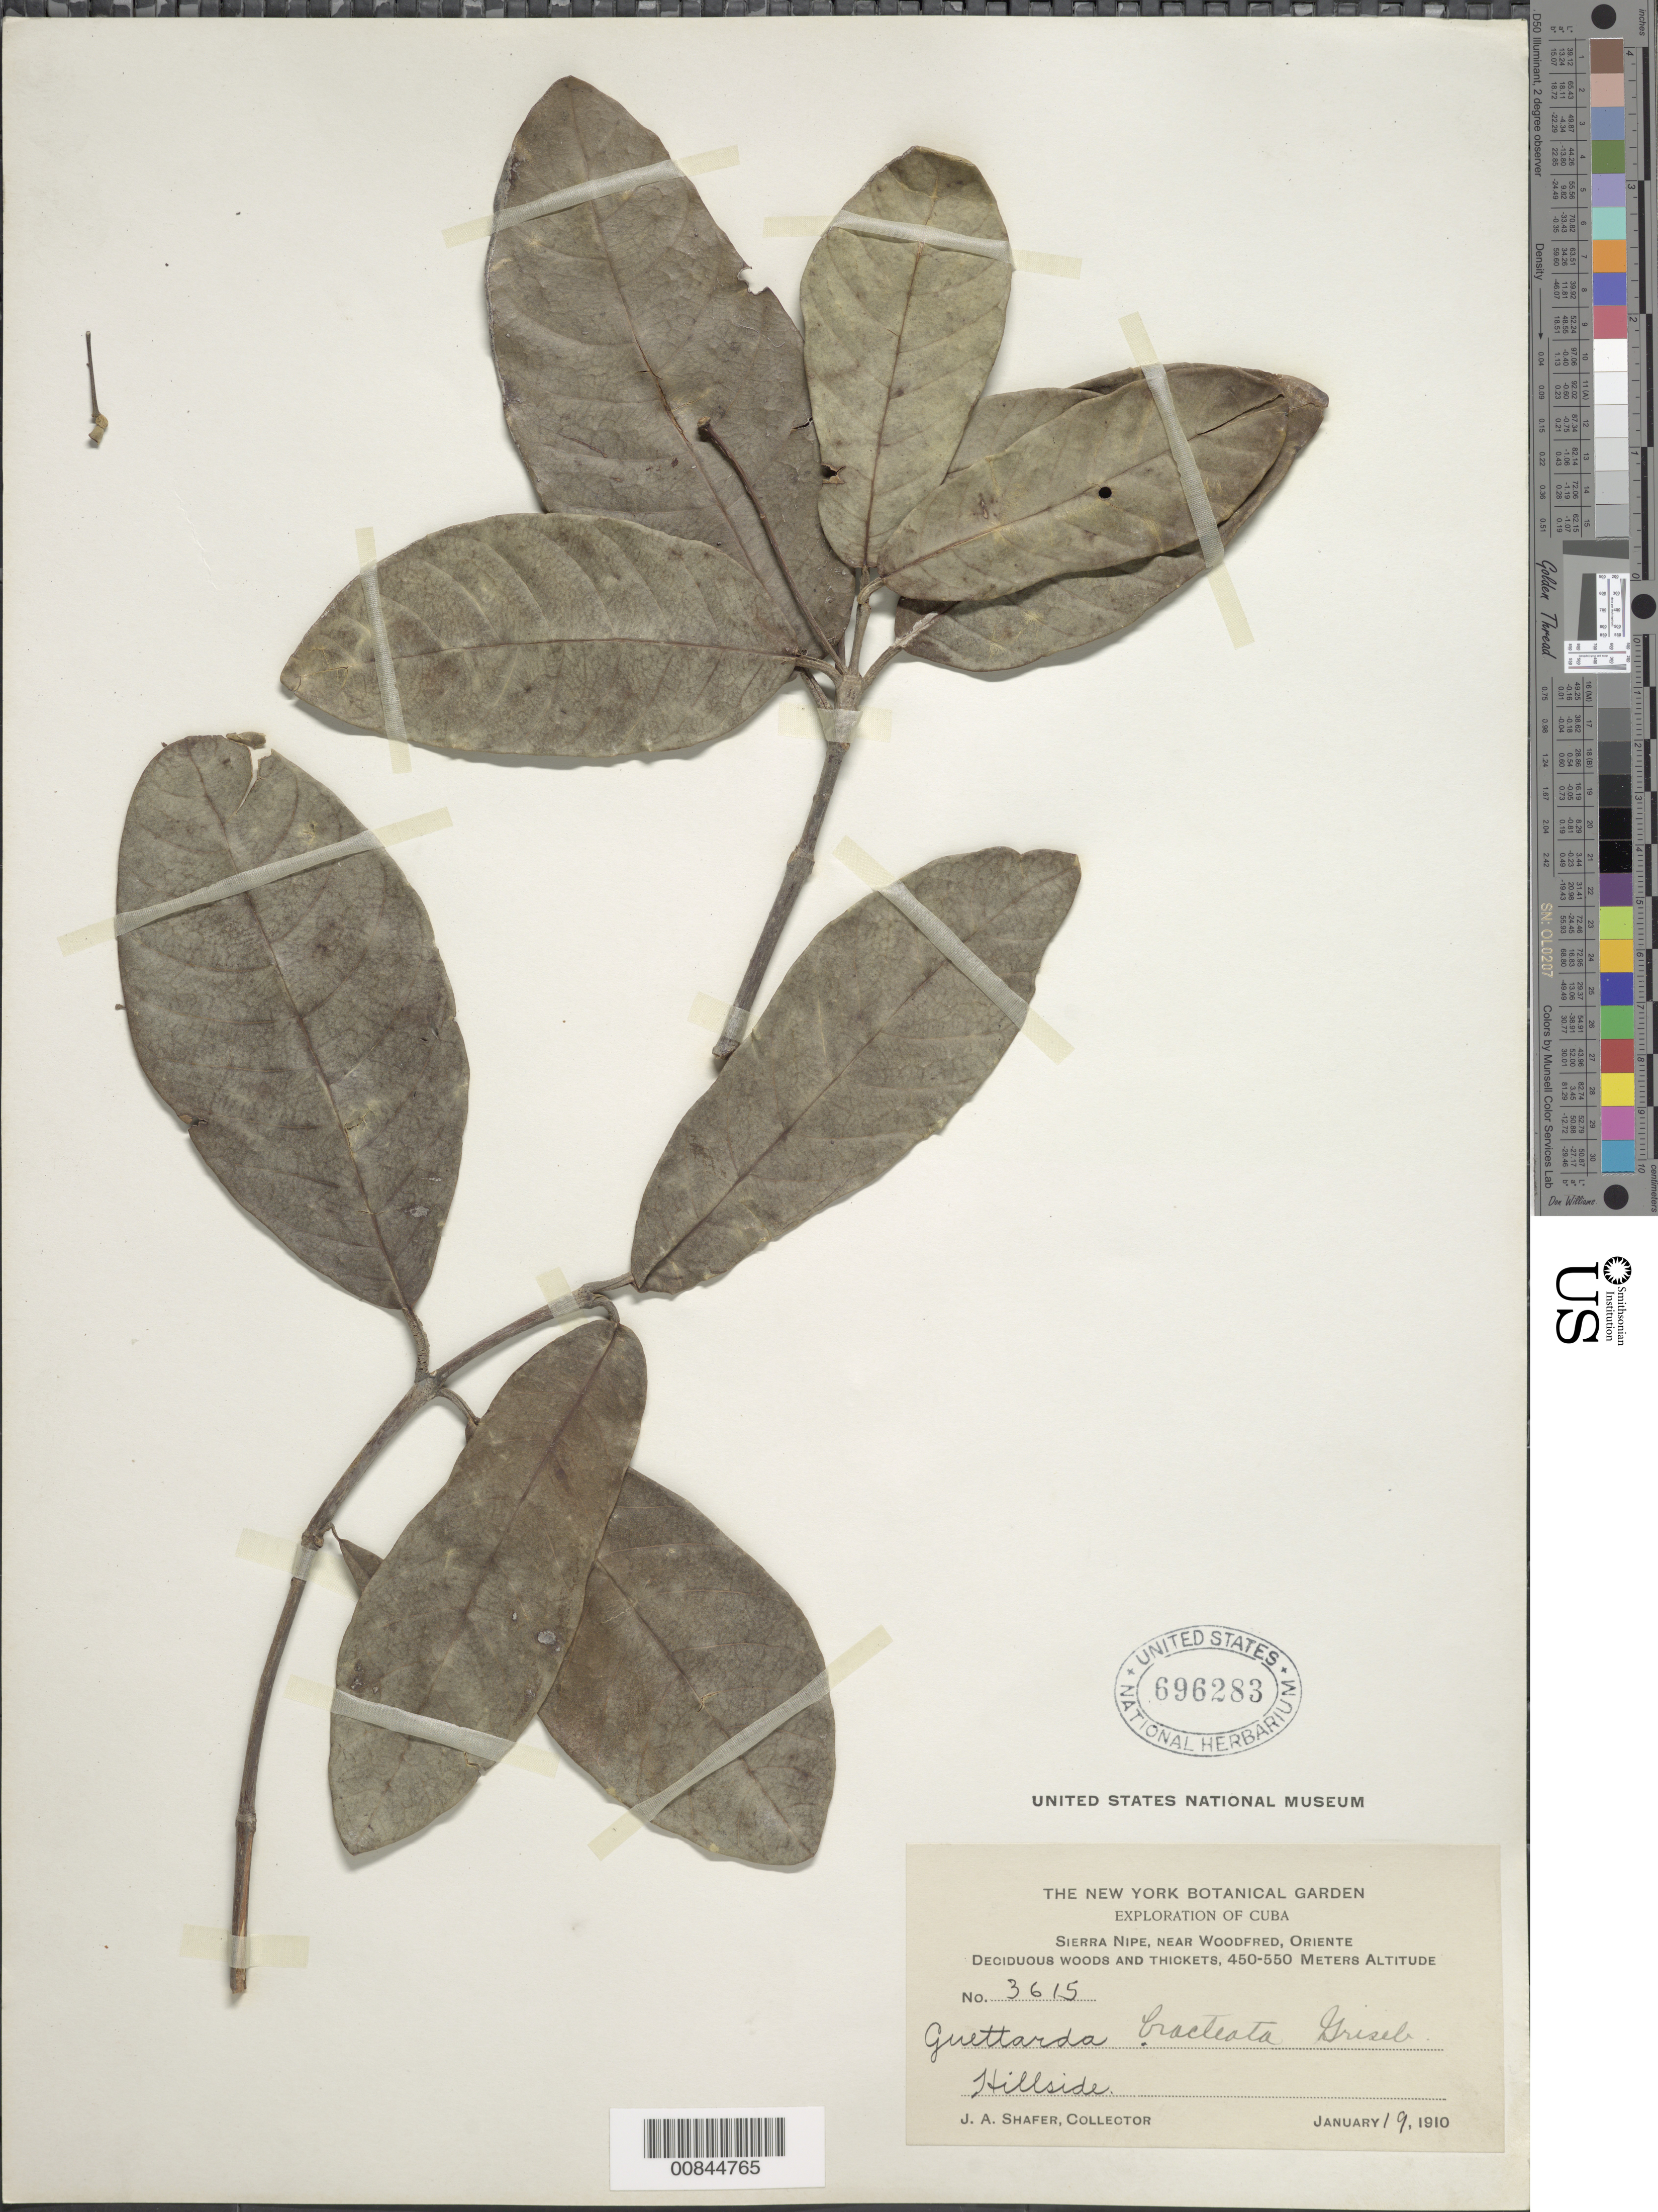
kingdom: Plantae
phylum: Tracheophyta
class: Magnoliopsida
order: Gentianales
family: Rubiaceae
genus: Guettarda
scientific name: Guettarda valenzuelana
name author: A. Rich.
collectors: J. A. Shafer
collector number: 3615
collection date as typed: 19 Jan 1910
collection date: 1910-01-19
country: Cuba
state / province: Oriente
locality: Sierra Nipe, near Woodfred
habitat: Deciduous woods and thickets. Hillside.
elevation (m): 450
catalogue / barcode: US 696283